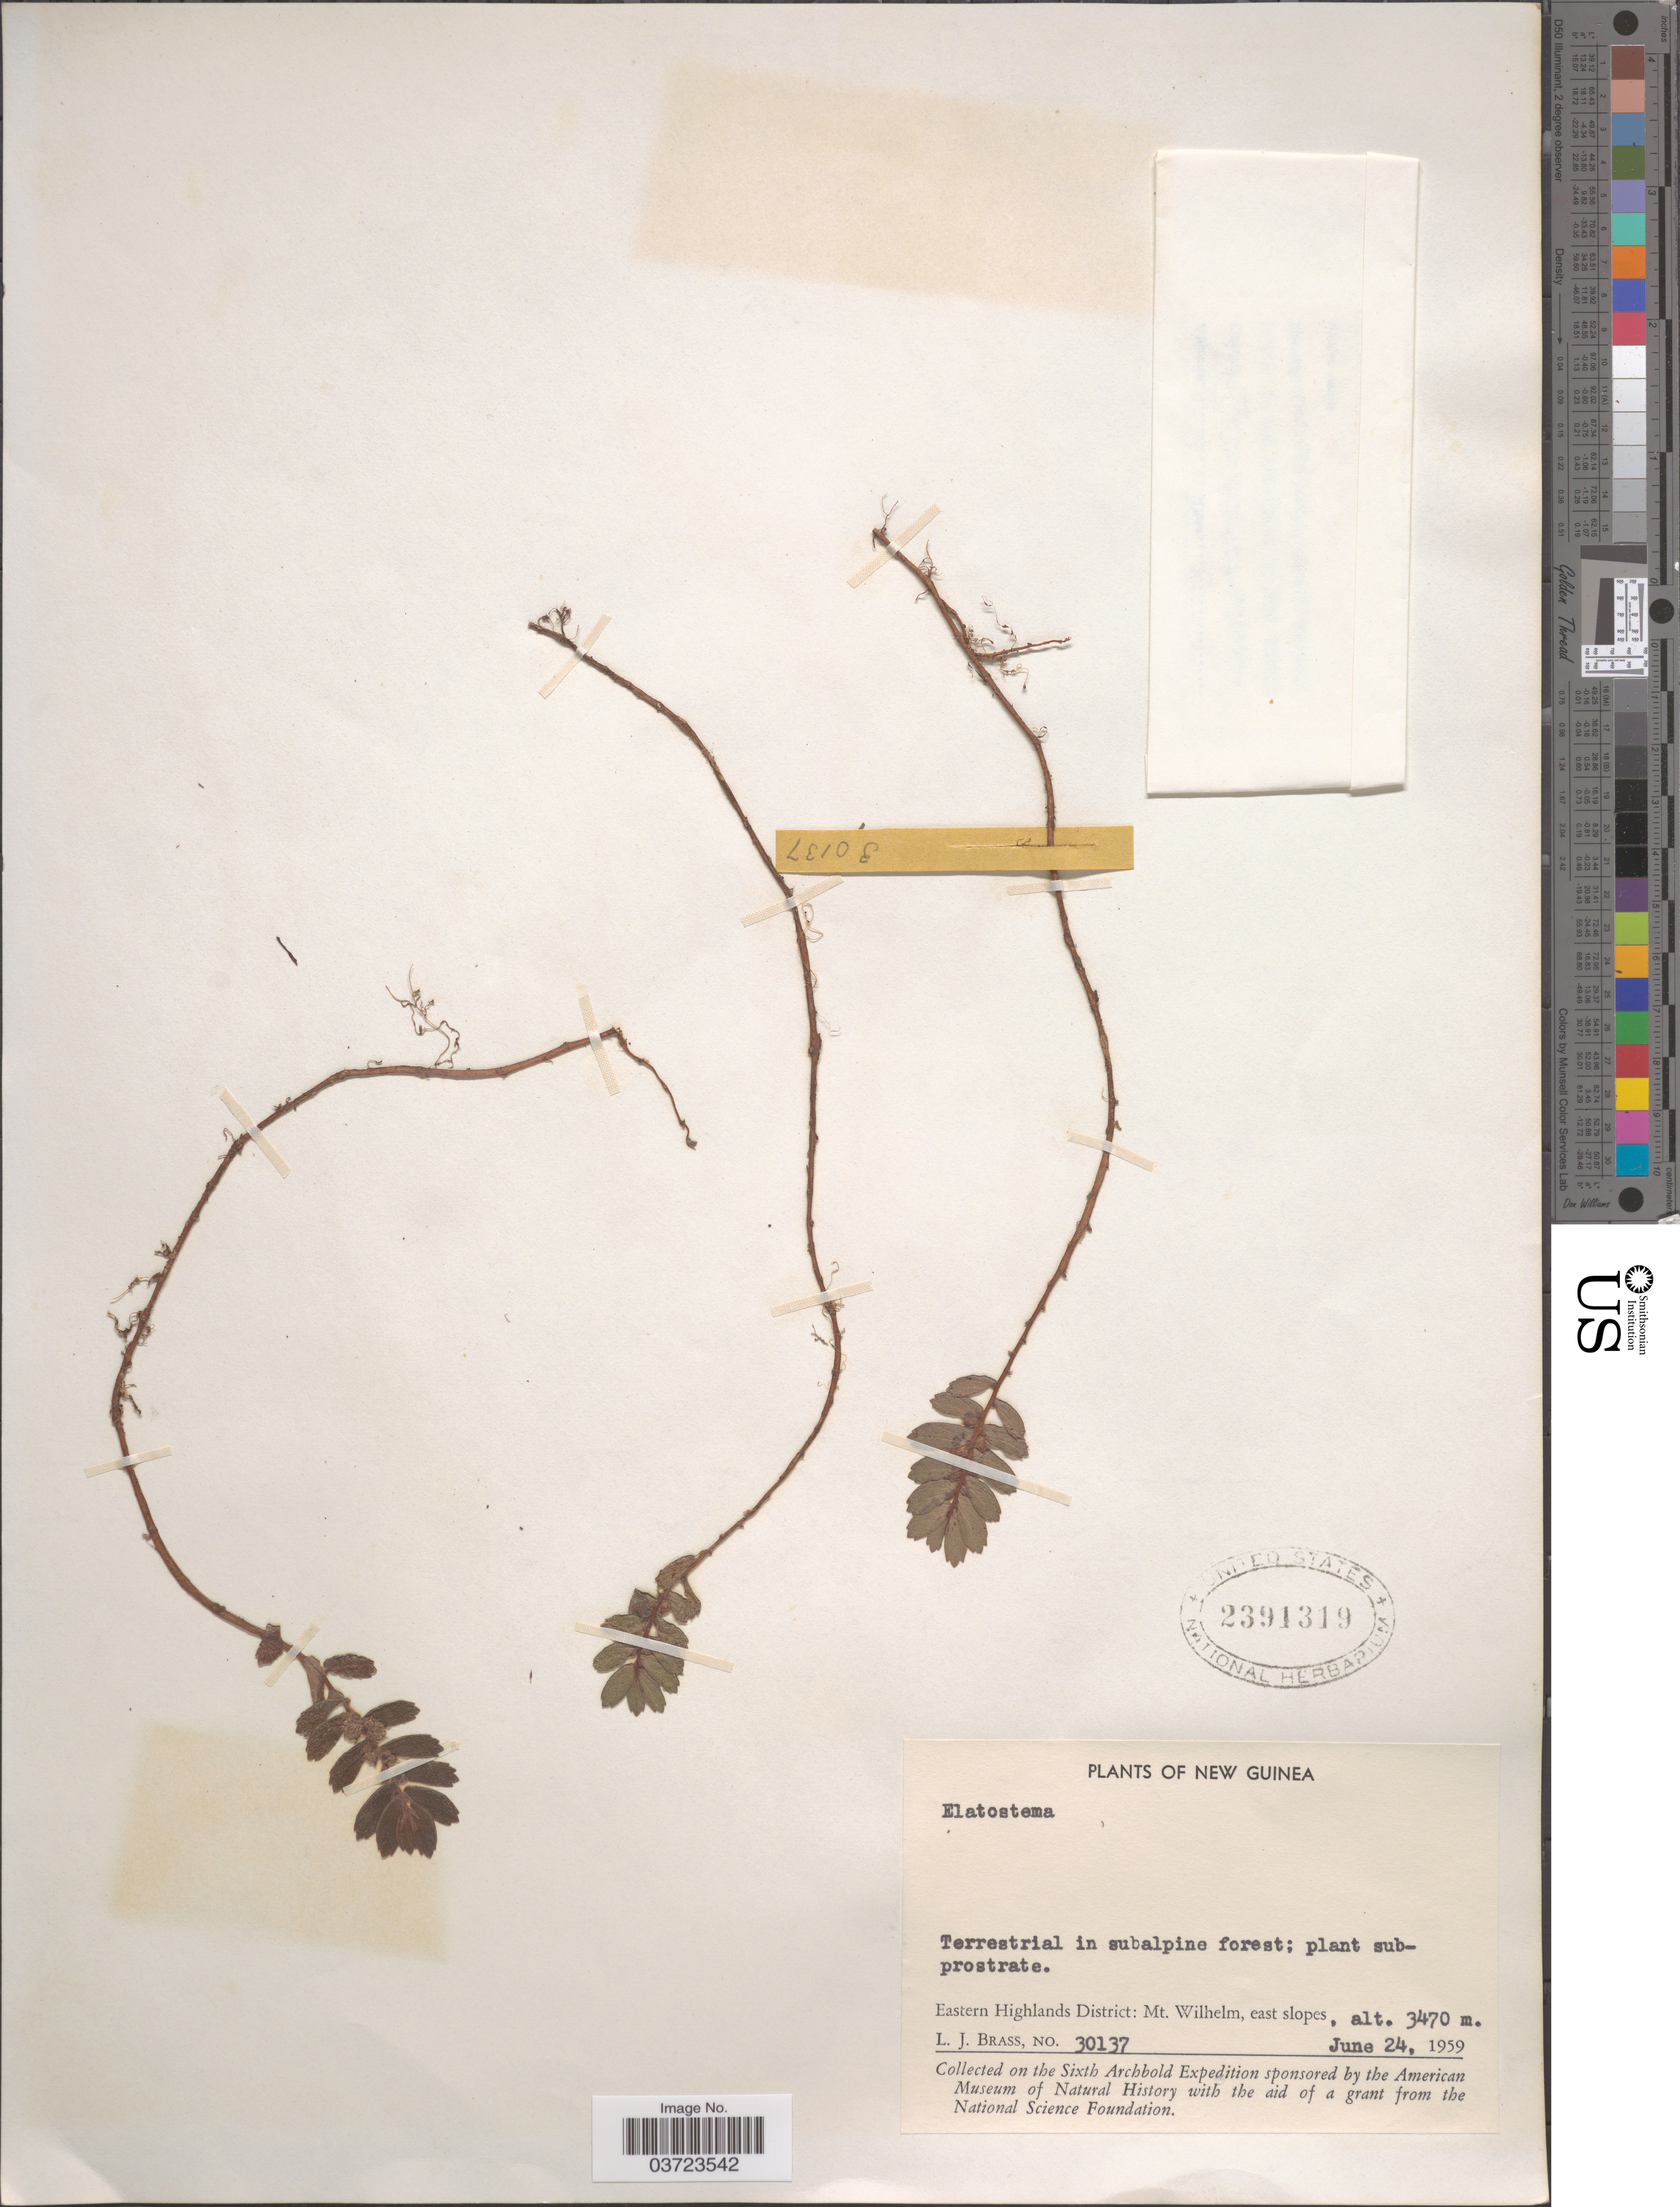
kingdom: Plantae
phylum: Tracheophyta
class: Magnoliopsida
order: Rosales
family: Urticaceae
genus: Elatostema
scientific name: Elatostema sp.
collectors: L. J. Brass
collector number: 3470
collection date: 1959-06-24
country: Papua New Guinea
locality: New Guinea. Eastern Highlands District: Mt. Wilhelm, east slopes.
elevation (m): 3470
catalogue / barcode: US 2391319